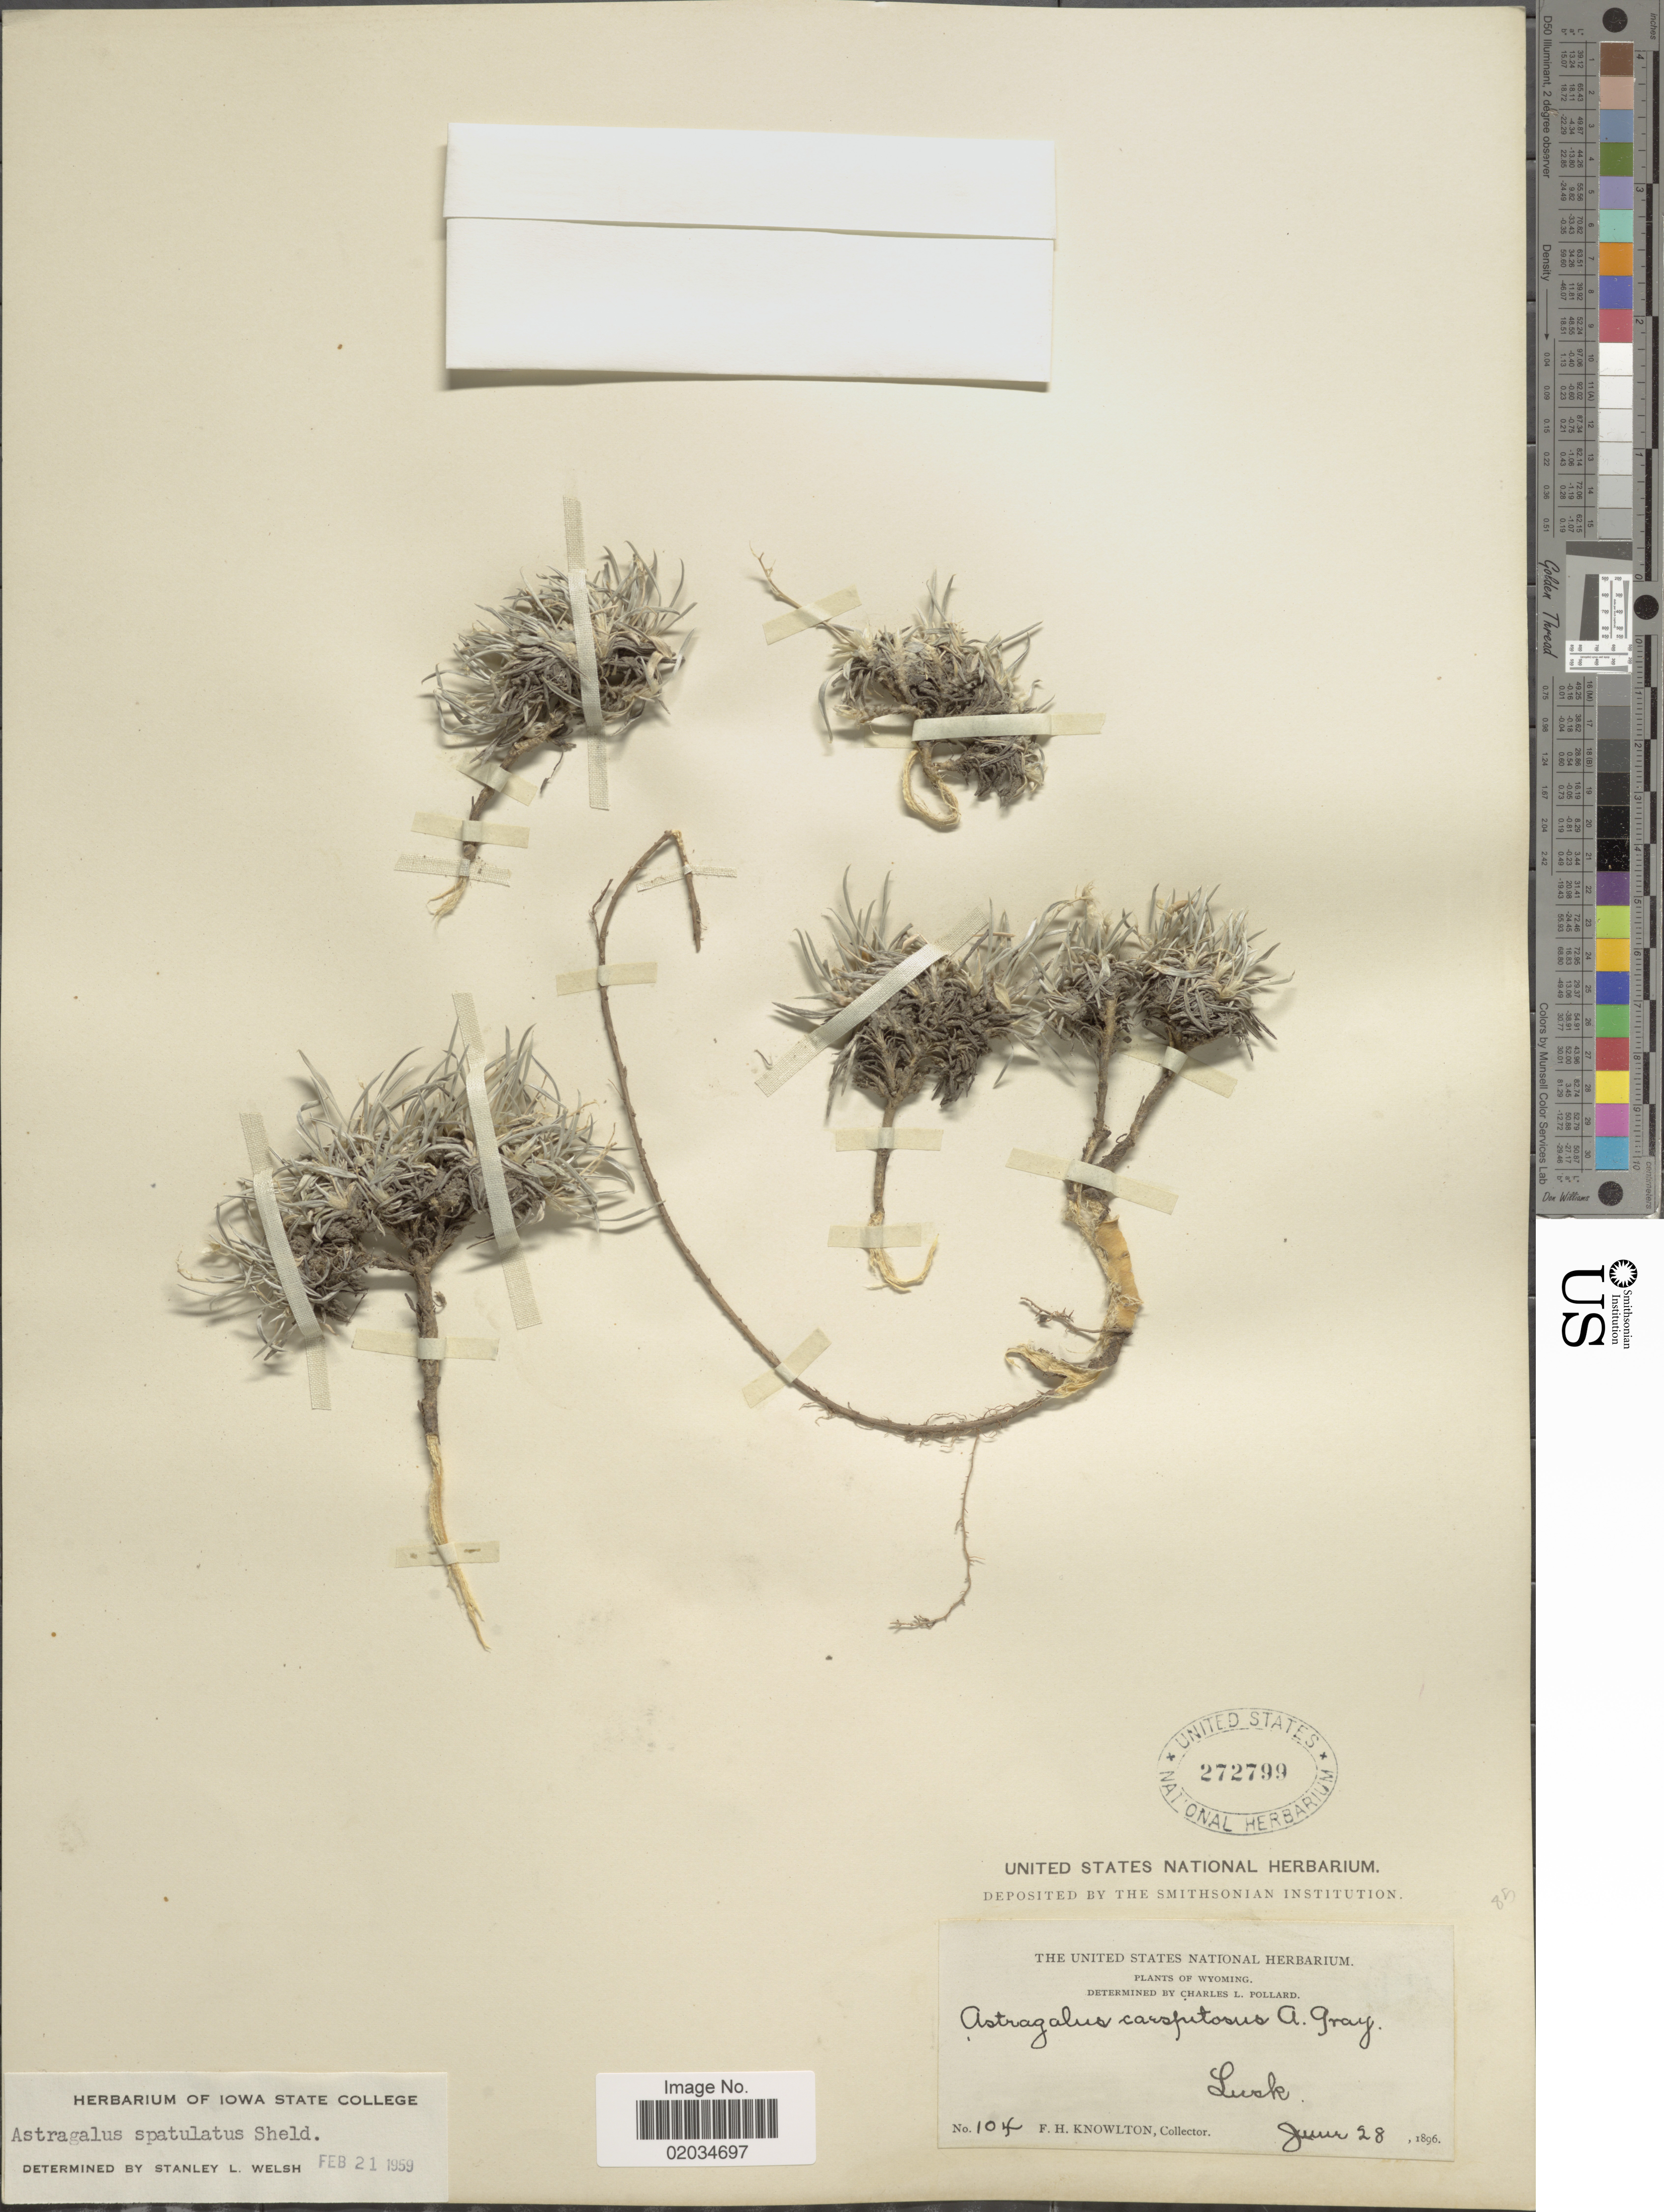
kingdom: Plantae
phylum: Tracheophyta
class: Magnoliopsida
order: Fabales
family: Fabaceae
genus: Astragalus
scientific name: Astragalus sparsiflorus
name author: A. Gray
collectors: F. H. Knowlton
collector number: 104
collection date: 1896-06-28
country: United States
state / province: Wyoming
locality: Lusk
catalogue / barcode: US 272799